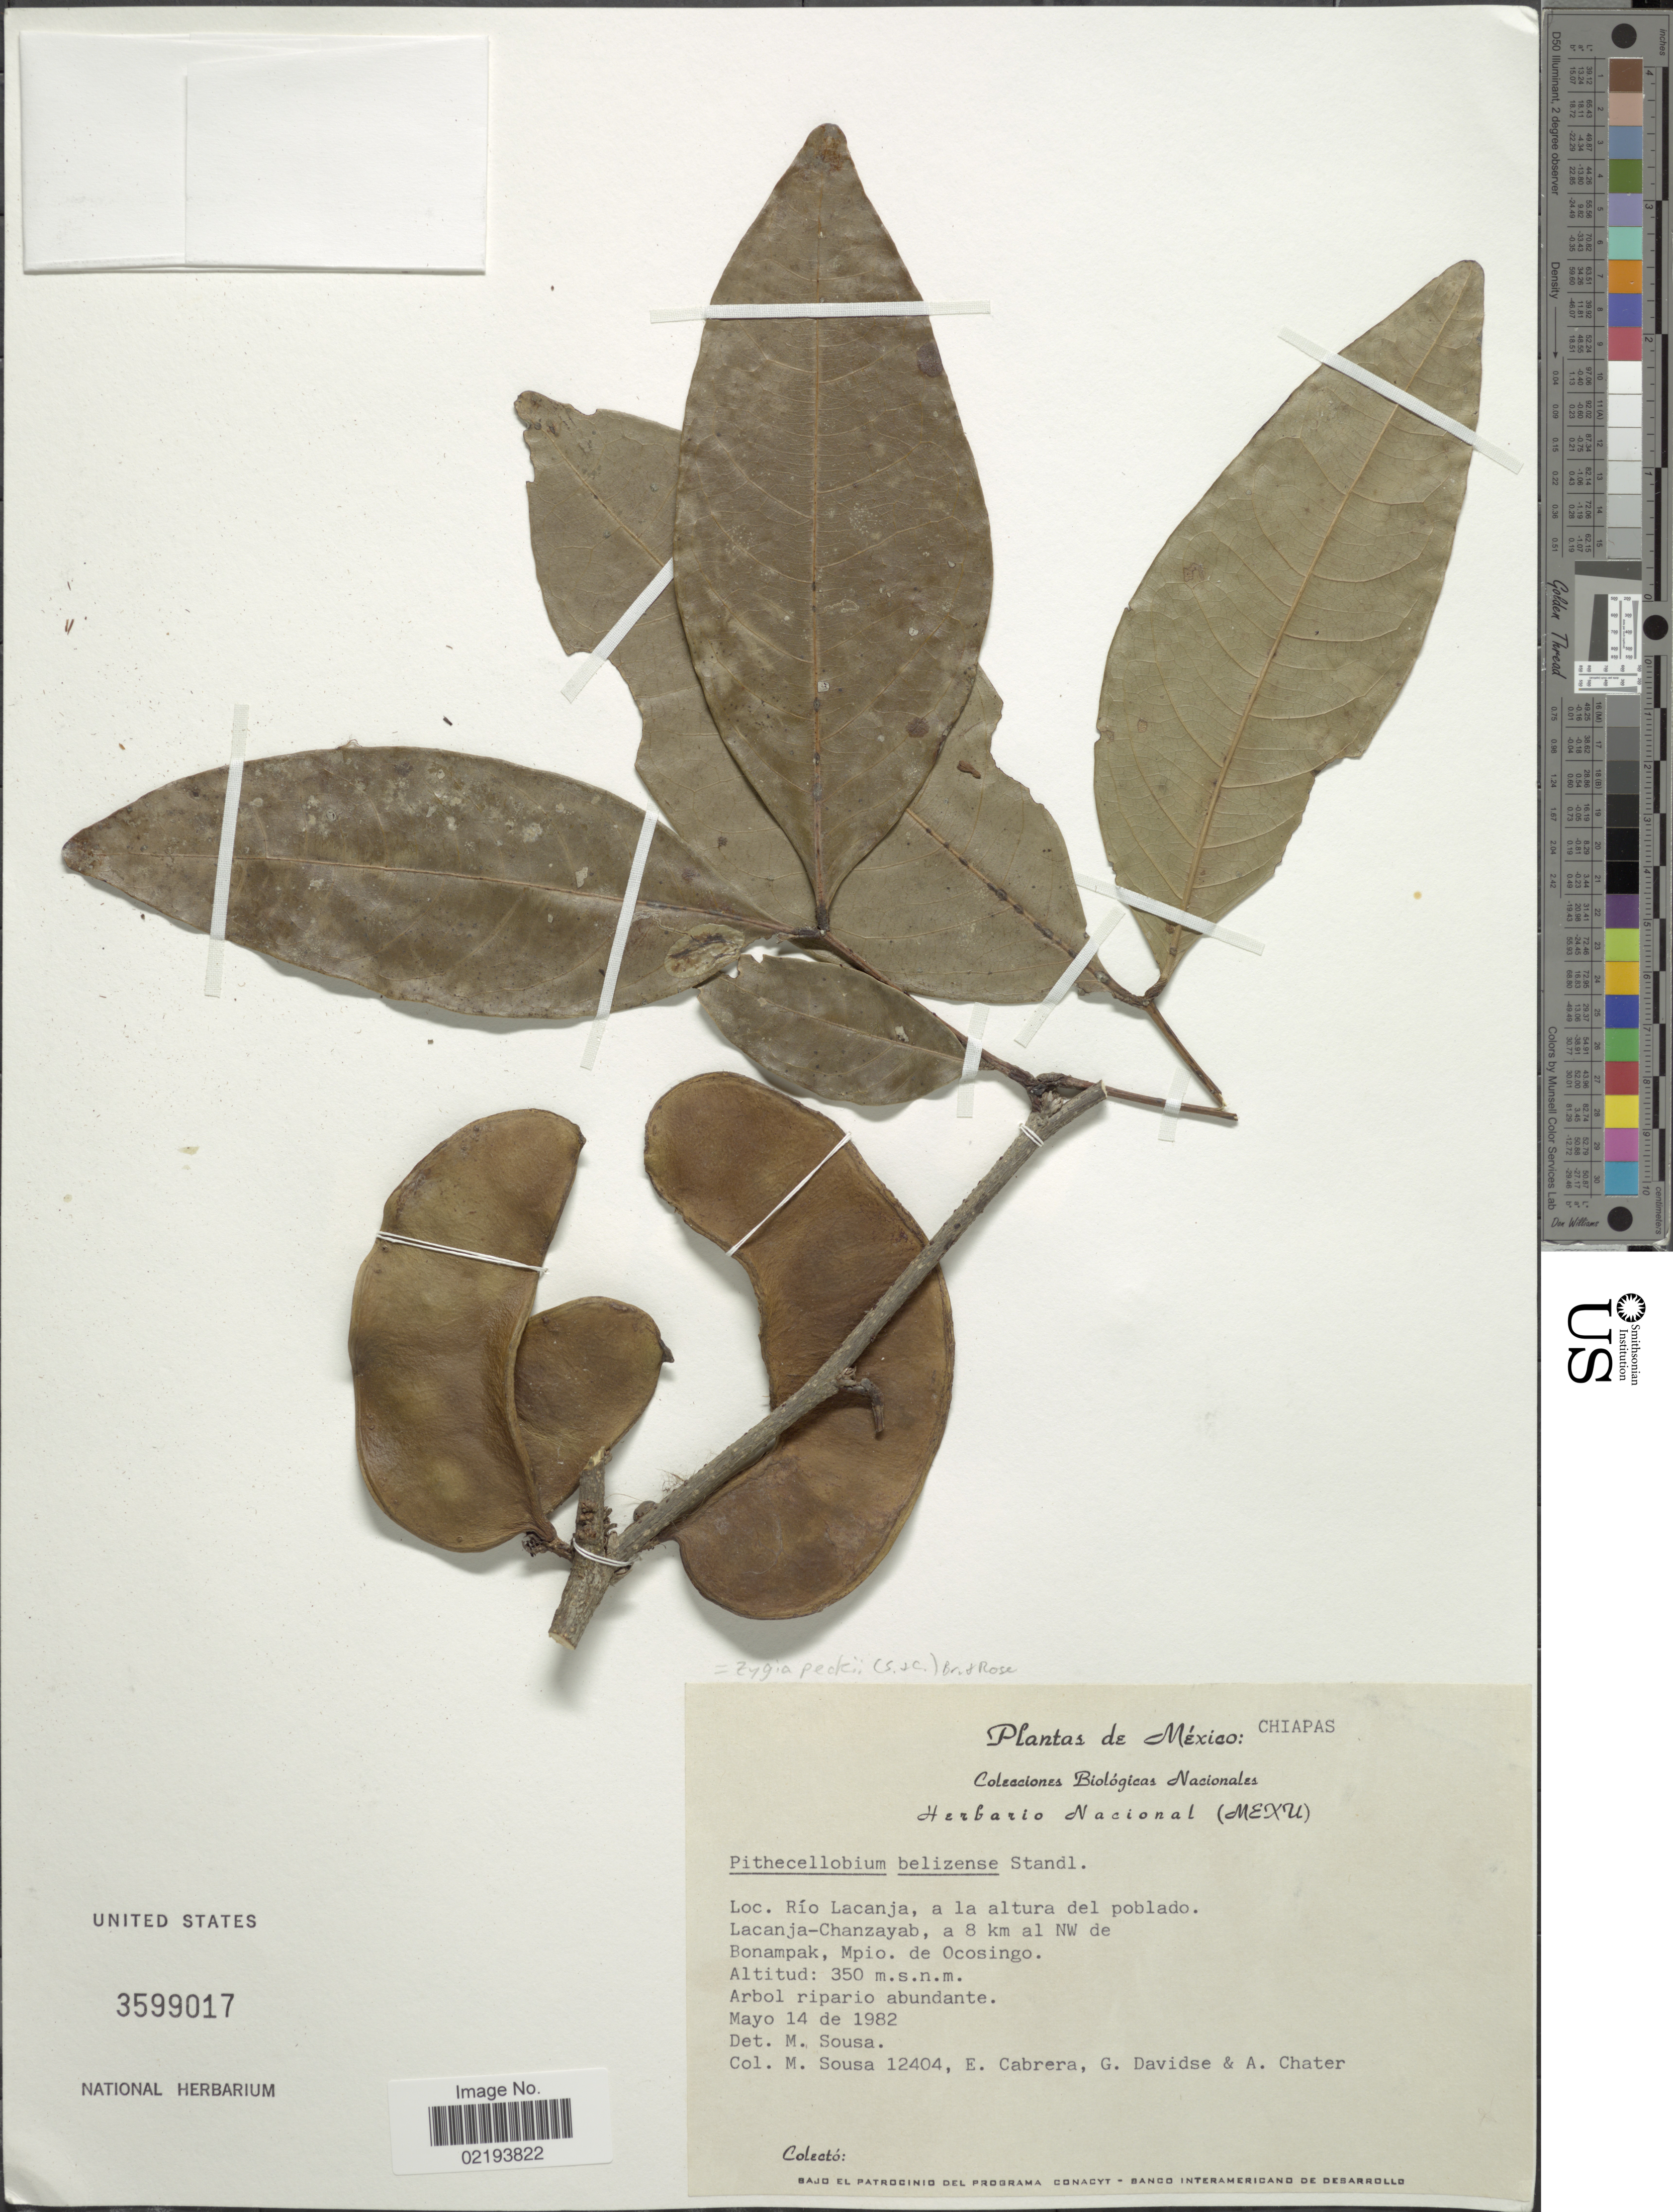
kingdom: Plantae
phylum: Tracheophyta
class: Magnoliopsida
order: Fabales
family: Fabaceae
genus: Zygia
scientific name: Zygia peckii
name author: (B.L. Rob.) Britton & Rose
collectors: M. Sousa, E. Cabrera, G. Davidse & A. O. Chater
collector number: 12404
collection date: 1982-05-14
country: Mexico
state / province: Chiapas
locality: Río Lacanja, a la altura del poblado. Lacanja-Chanzayab, a 8 km al NW de Bonamak, Mpio de Ocosingo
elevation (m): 350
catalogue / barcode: US 3599017